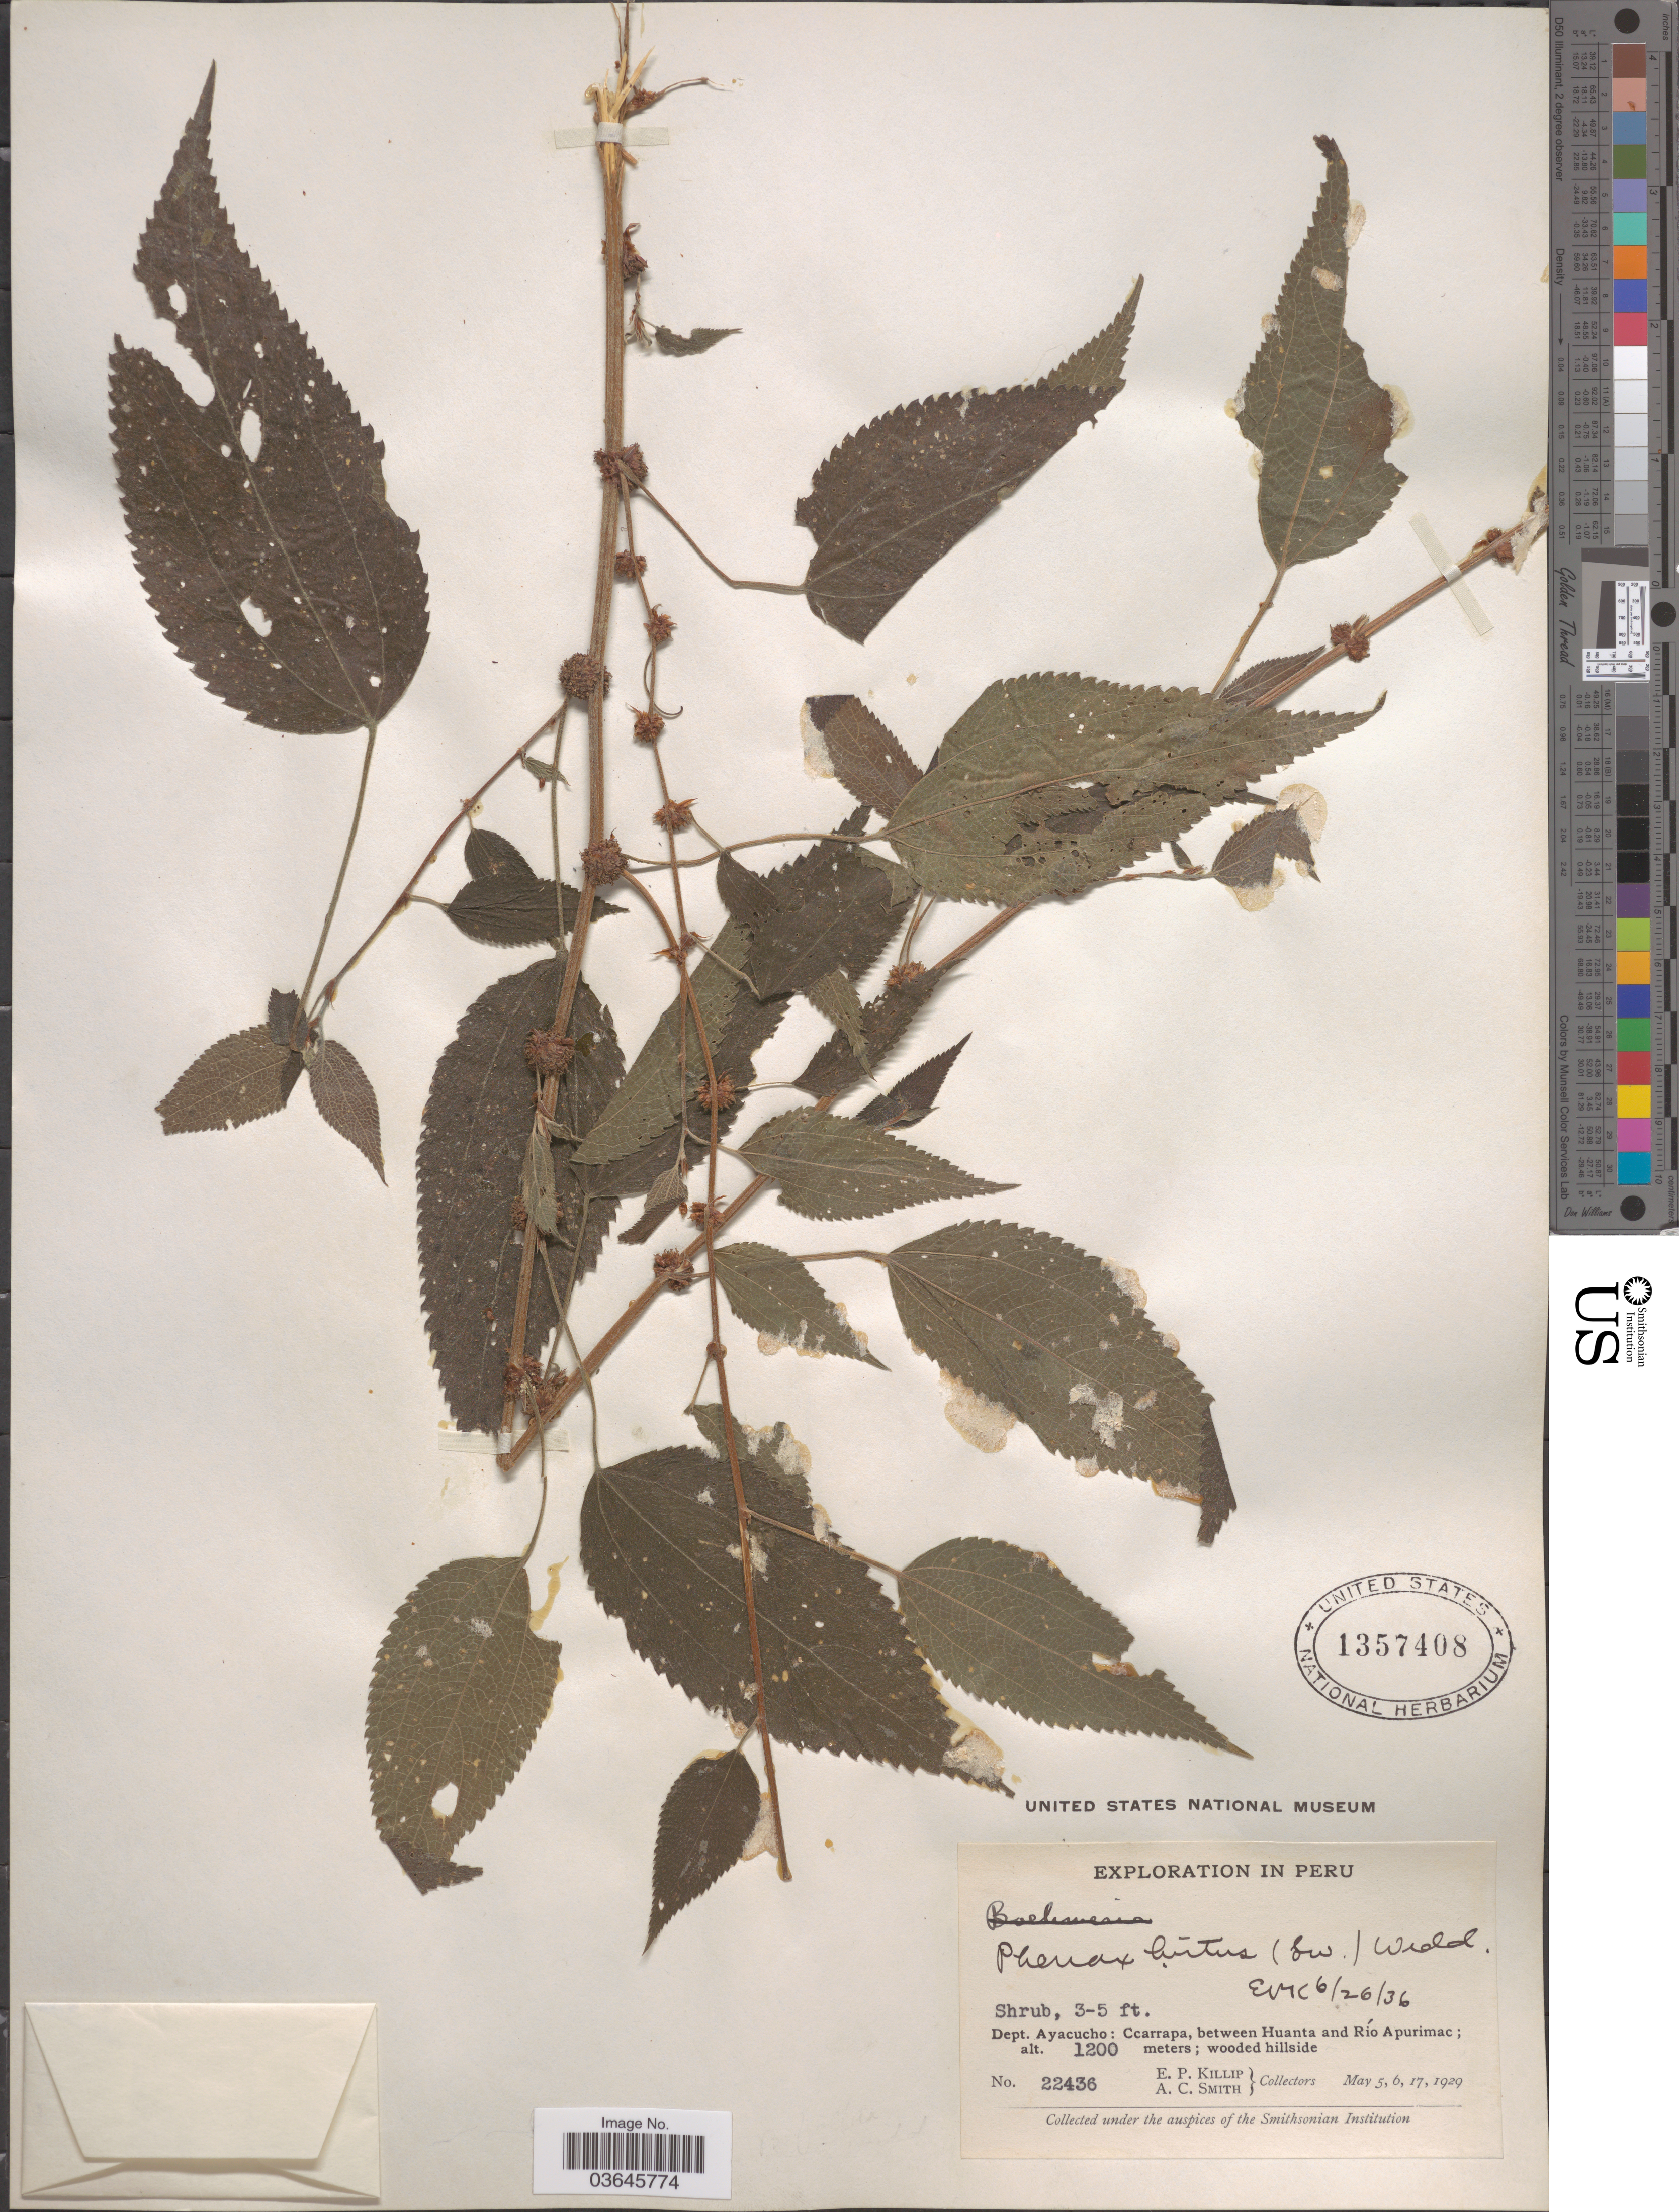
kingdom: Plantae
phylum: Tracheophyta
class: Magnoliopsida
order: Rosales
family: Urticaceae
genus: Phenax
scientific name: Phenax hirtus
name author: (Sw.) Wedd.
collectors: E. P. Killip & A. C. Smith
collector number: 22436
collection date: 1929-05-05/1929-05-17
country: Peru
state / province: Ayacucho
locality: Dept. Ayacucho: Ccarrapa, between Huanta and Río Apurimac.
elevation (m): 1200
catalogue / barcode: US 1357408